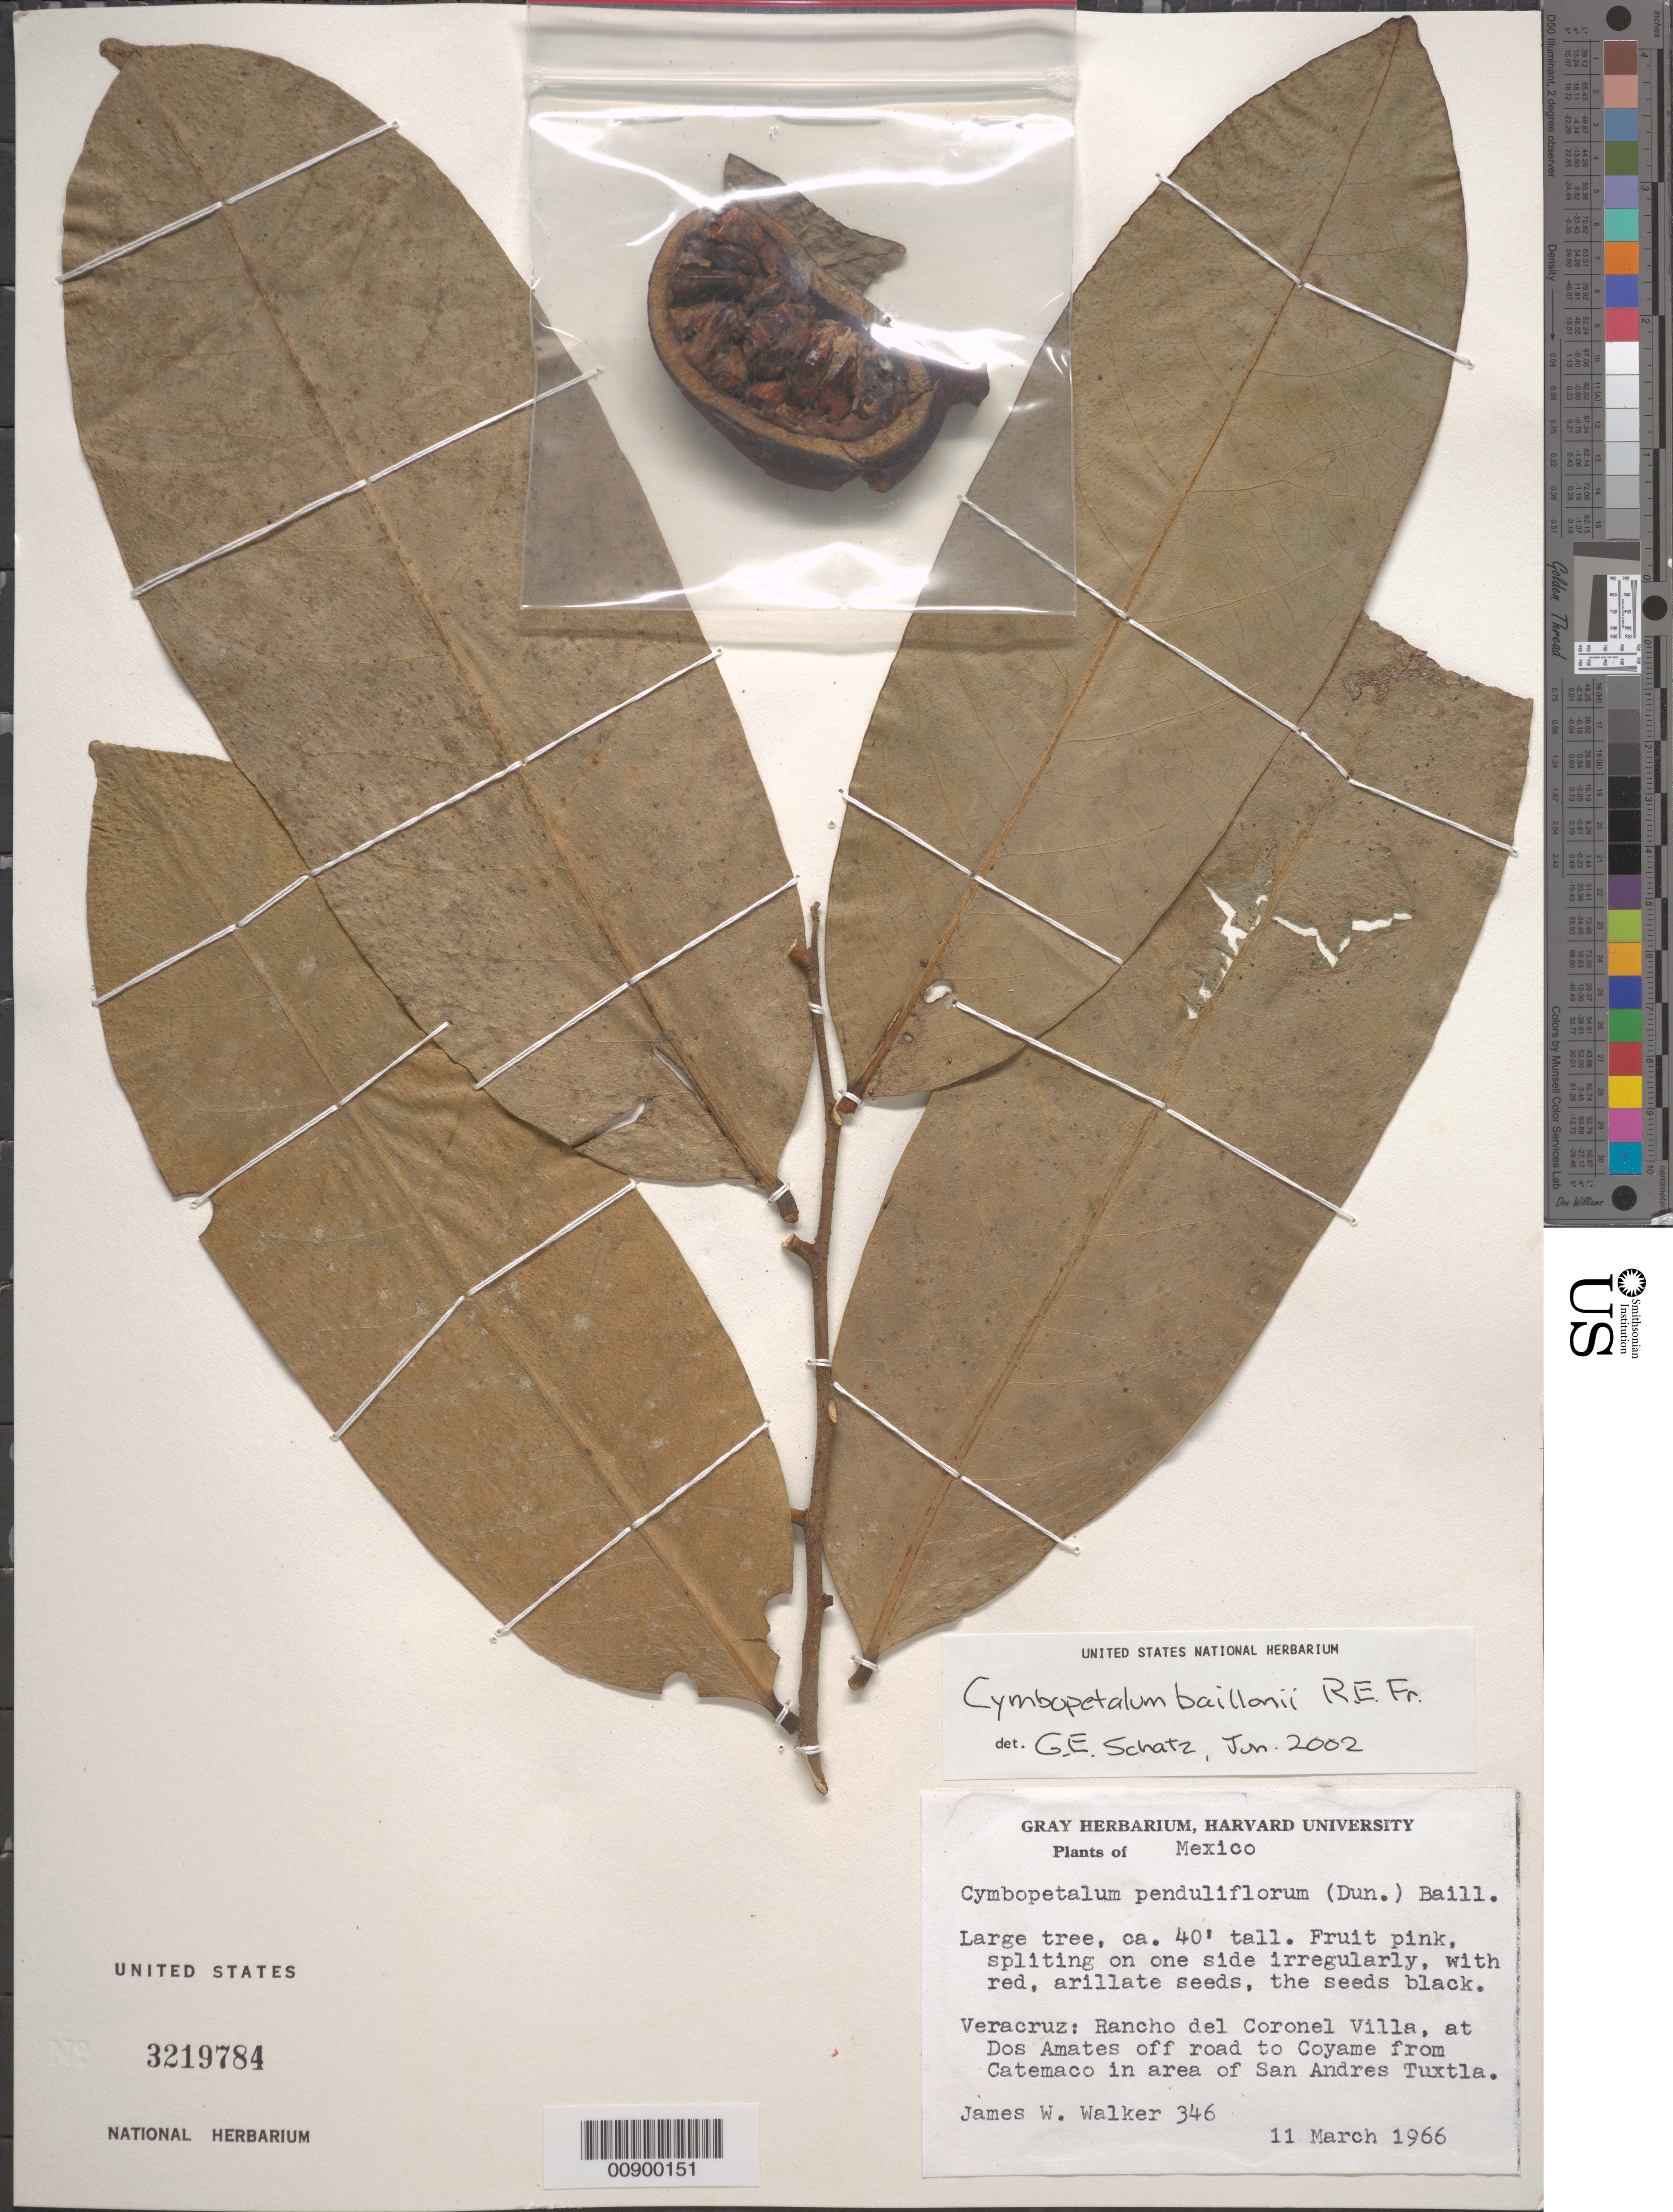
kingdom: Plantae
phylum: Tracheophyta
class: Magnoliopsida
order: Magnoliales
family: Annonaceae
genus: Cymbopetalum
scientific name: Cymbopetalum baillonii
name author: R.E. Fr.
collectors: J. W. Walker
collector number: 346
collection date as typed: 11 Mar 1966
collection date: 1966-03-11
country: Mexico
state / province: Veracruz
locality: Veracruz: Rancho del Coronel Villa, at Dos Amates off road to Coyame from Catemaco in area of San Andres Tuxtla.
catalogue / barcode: US 3219784